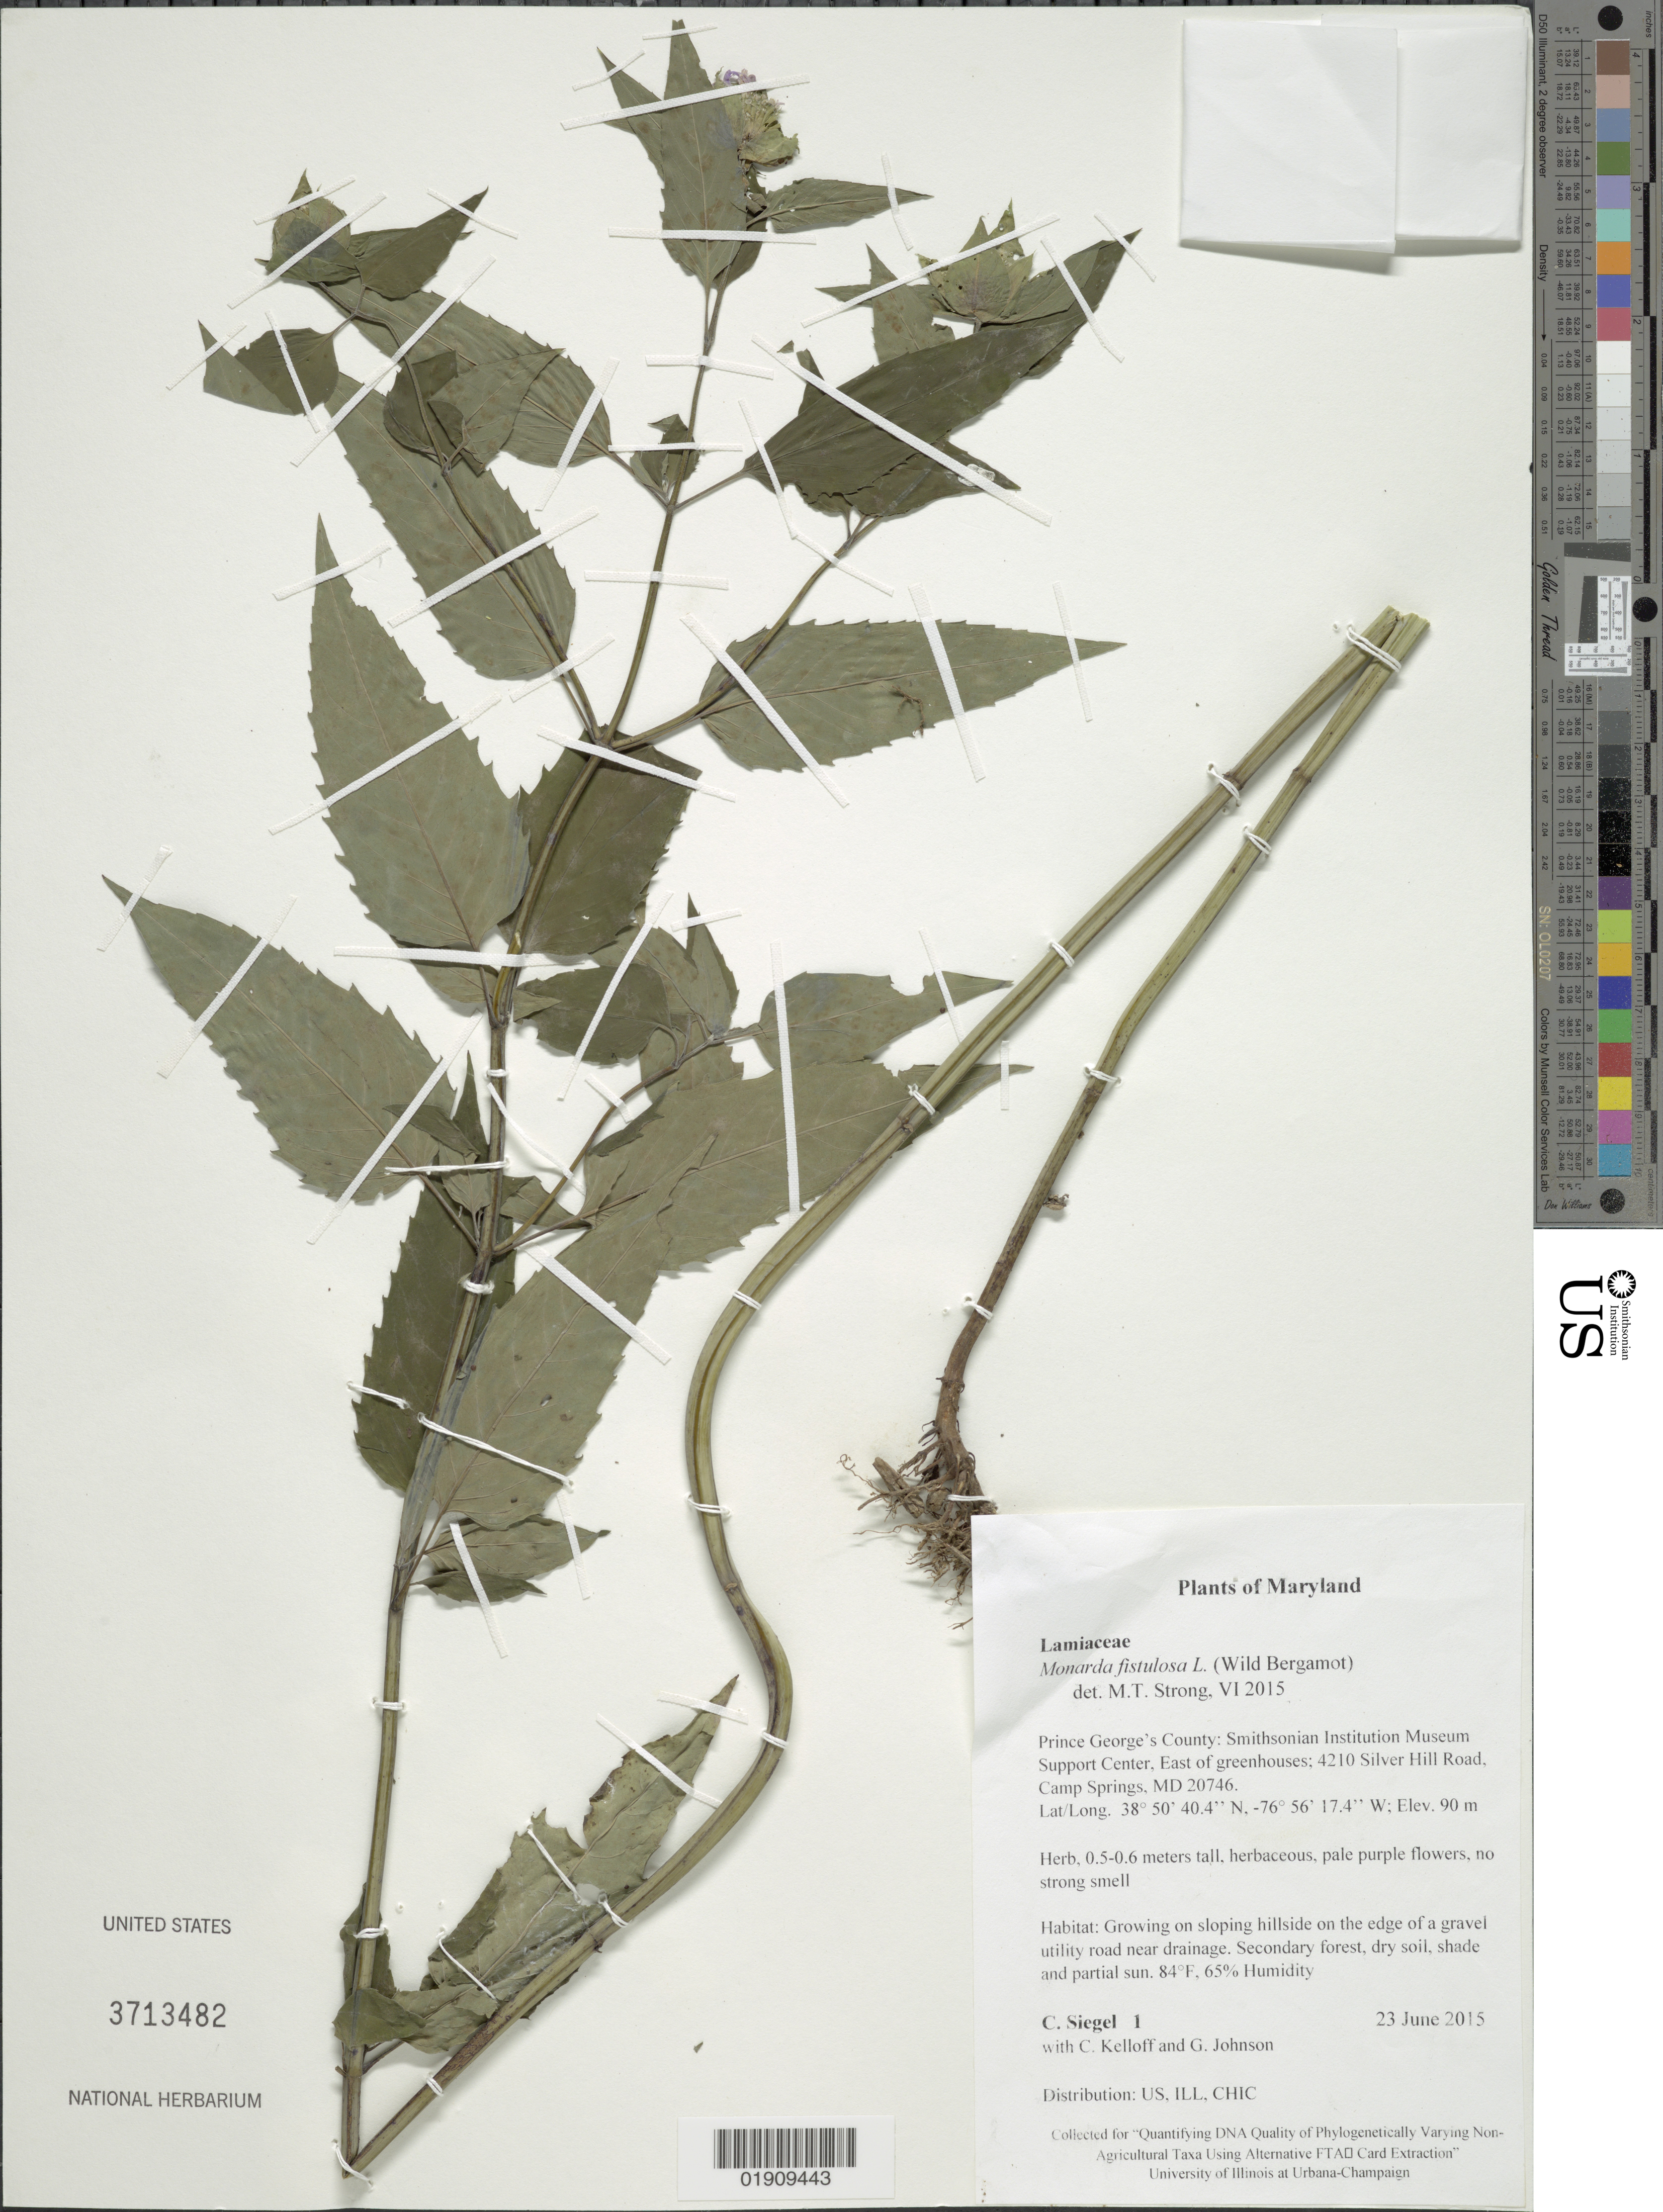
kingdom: Plantae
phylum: Tracheophyta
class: Magnoliopsida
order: Lamiales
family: Lamiaceae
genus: Monarda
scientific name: Monarda fistulosa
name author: L.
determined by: Strong, M. T., (US), Smithsonian Institution - National Museum of Natural History (UNITED STATES)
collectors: C. Siegel, C. L. Kelloff & G. Johnson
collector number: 1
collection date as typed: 23 June 2015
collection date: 2015-06-23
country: United States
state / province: Maryland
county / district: Prince George's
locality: Smithsonian Institution Museum Support Center, 4210 Silver Hill Road, Camp Springs, MD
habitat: Growing on sloping hillside near gravel utility road. Secondary forest, dry soil, partial sun. 84 degrees F; 65% humidity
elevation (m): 90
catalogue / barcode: US 3713482